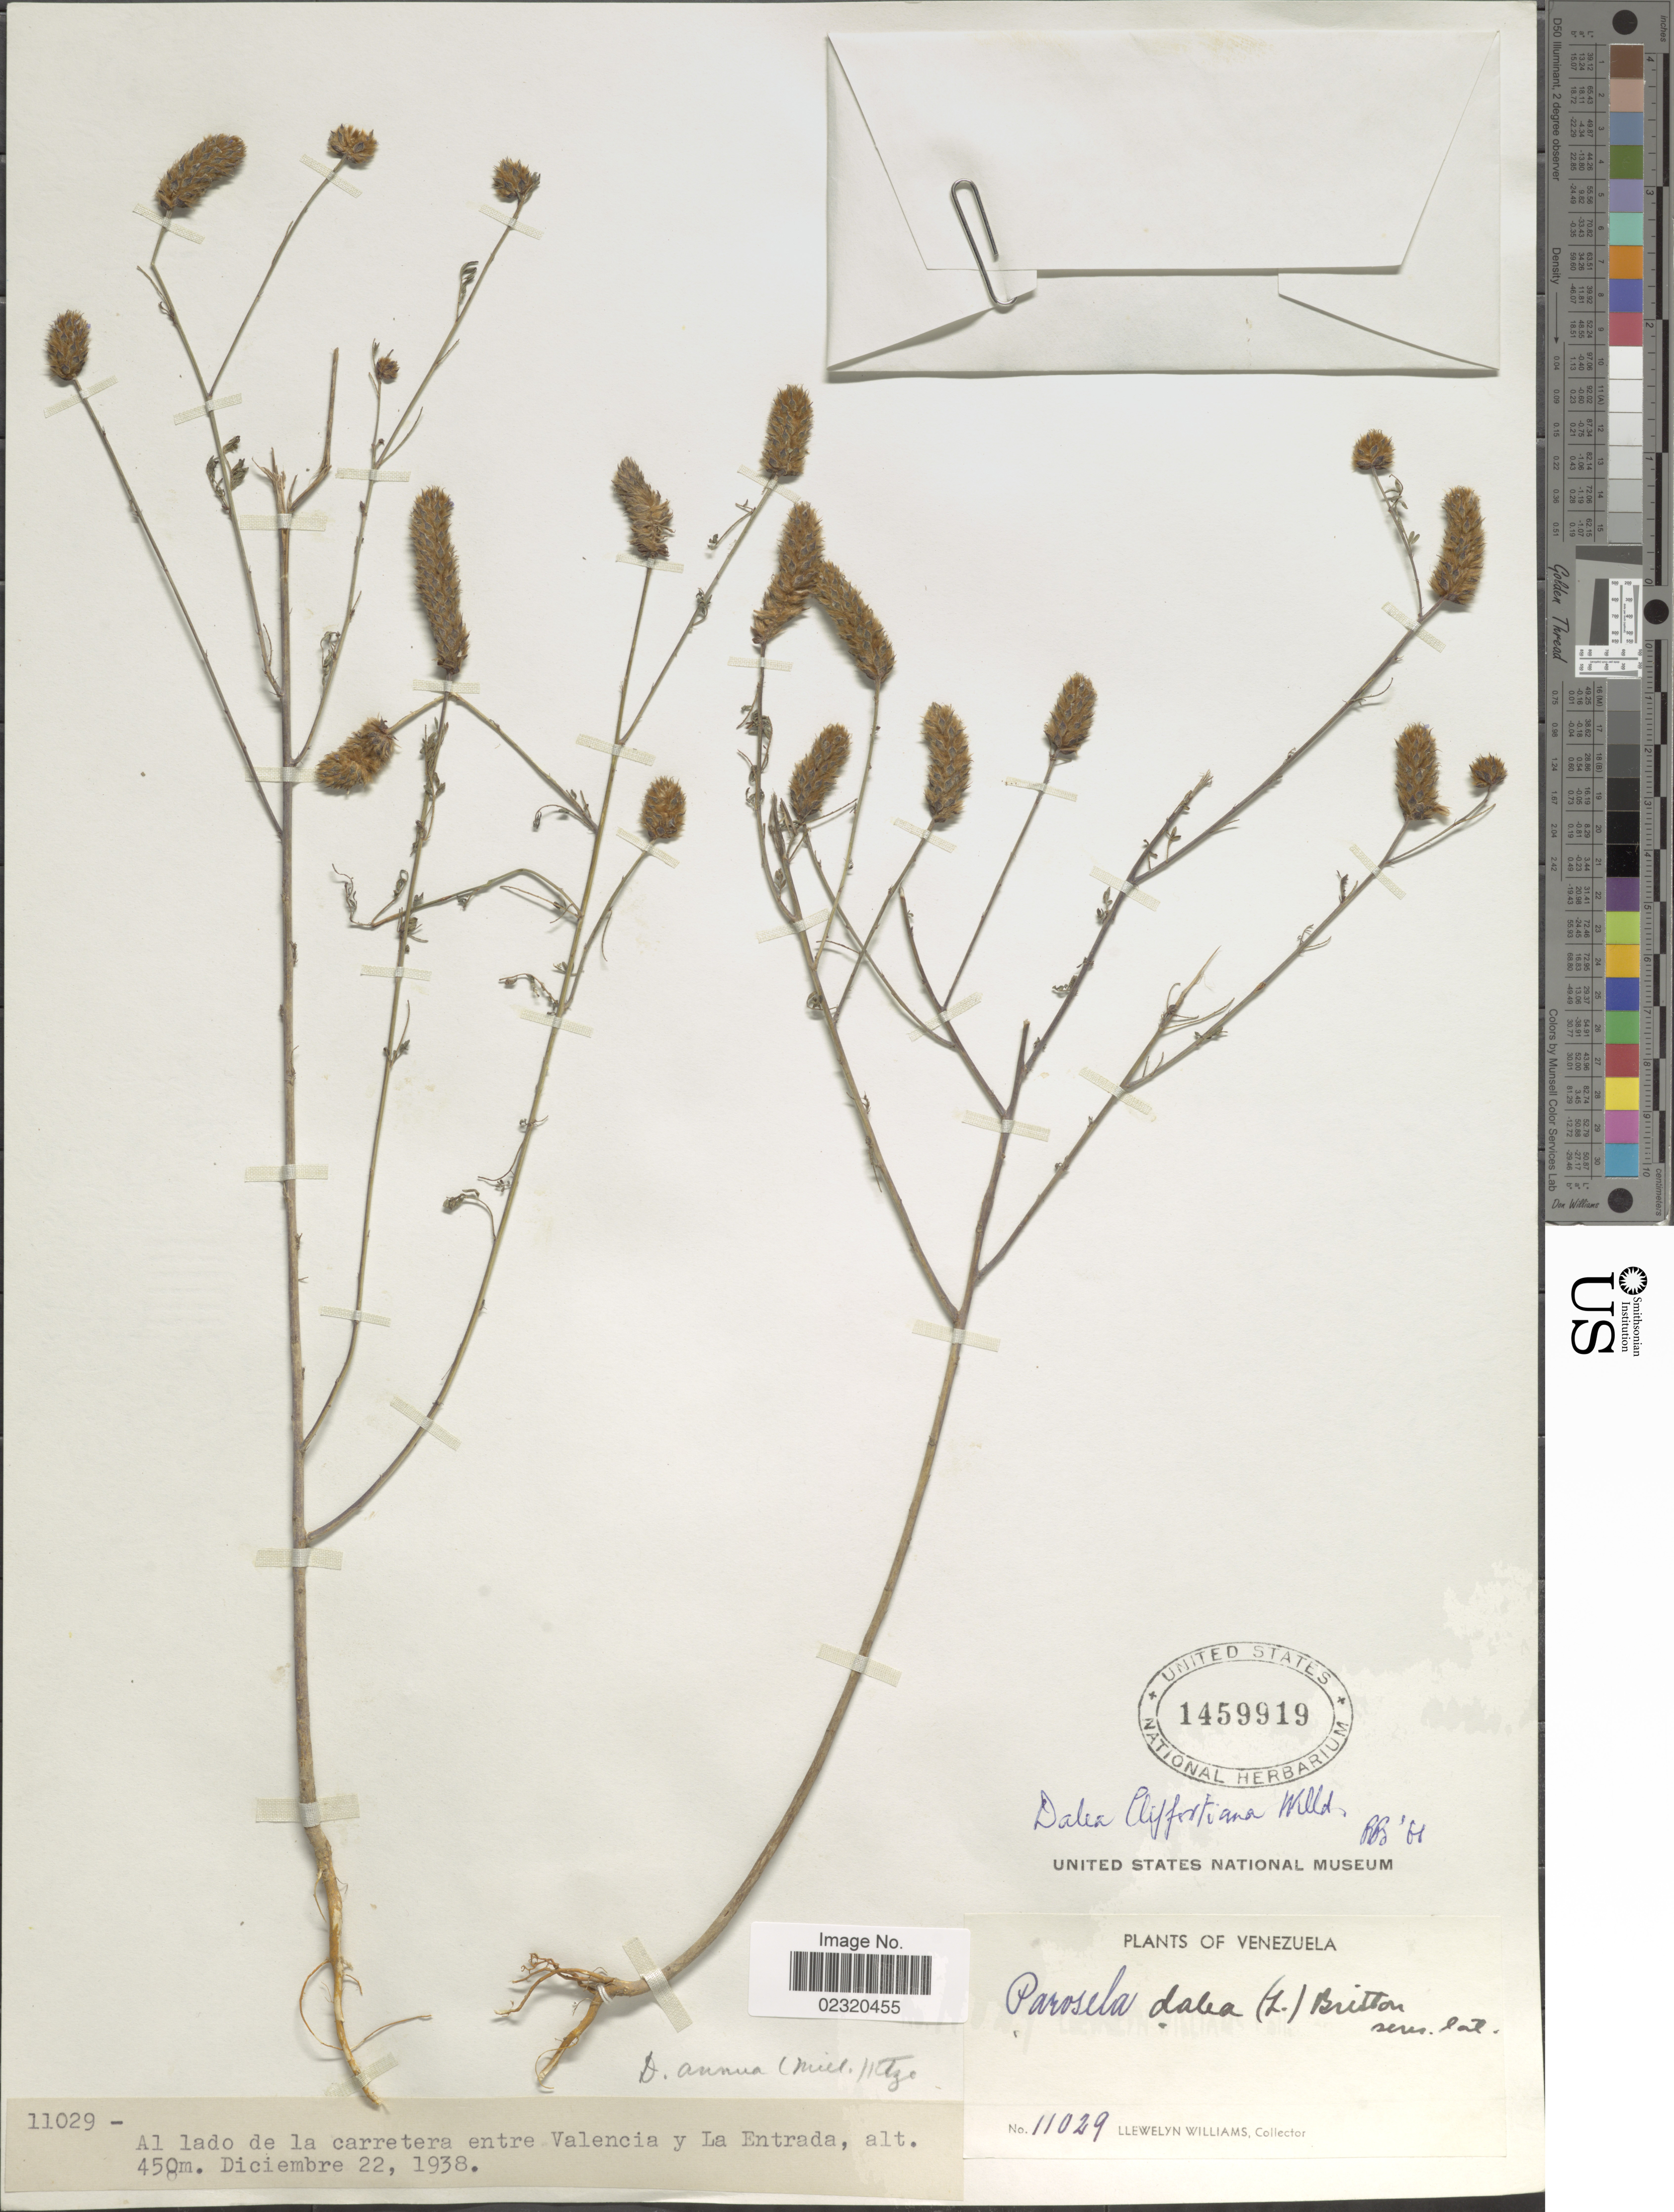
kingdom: Plantae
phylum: Tracheophyta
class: Magnoliopsida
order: Fabales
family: Fabaceae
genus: Dalea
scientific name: Dalea cliffortiana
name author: Willd.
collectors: Ll. Williams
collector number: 11029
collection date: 1938-12-22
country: Venezuela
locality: Entre Valencia y La Entrada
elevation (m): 450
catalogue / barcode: US 1459919